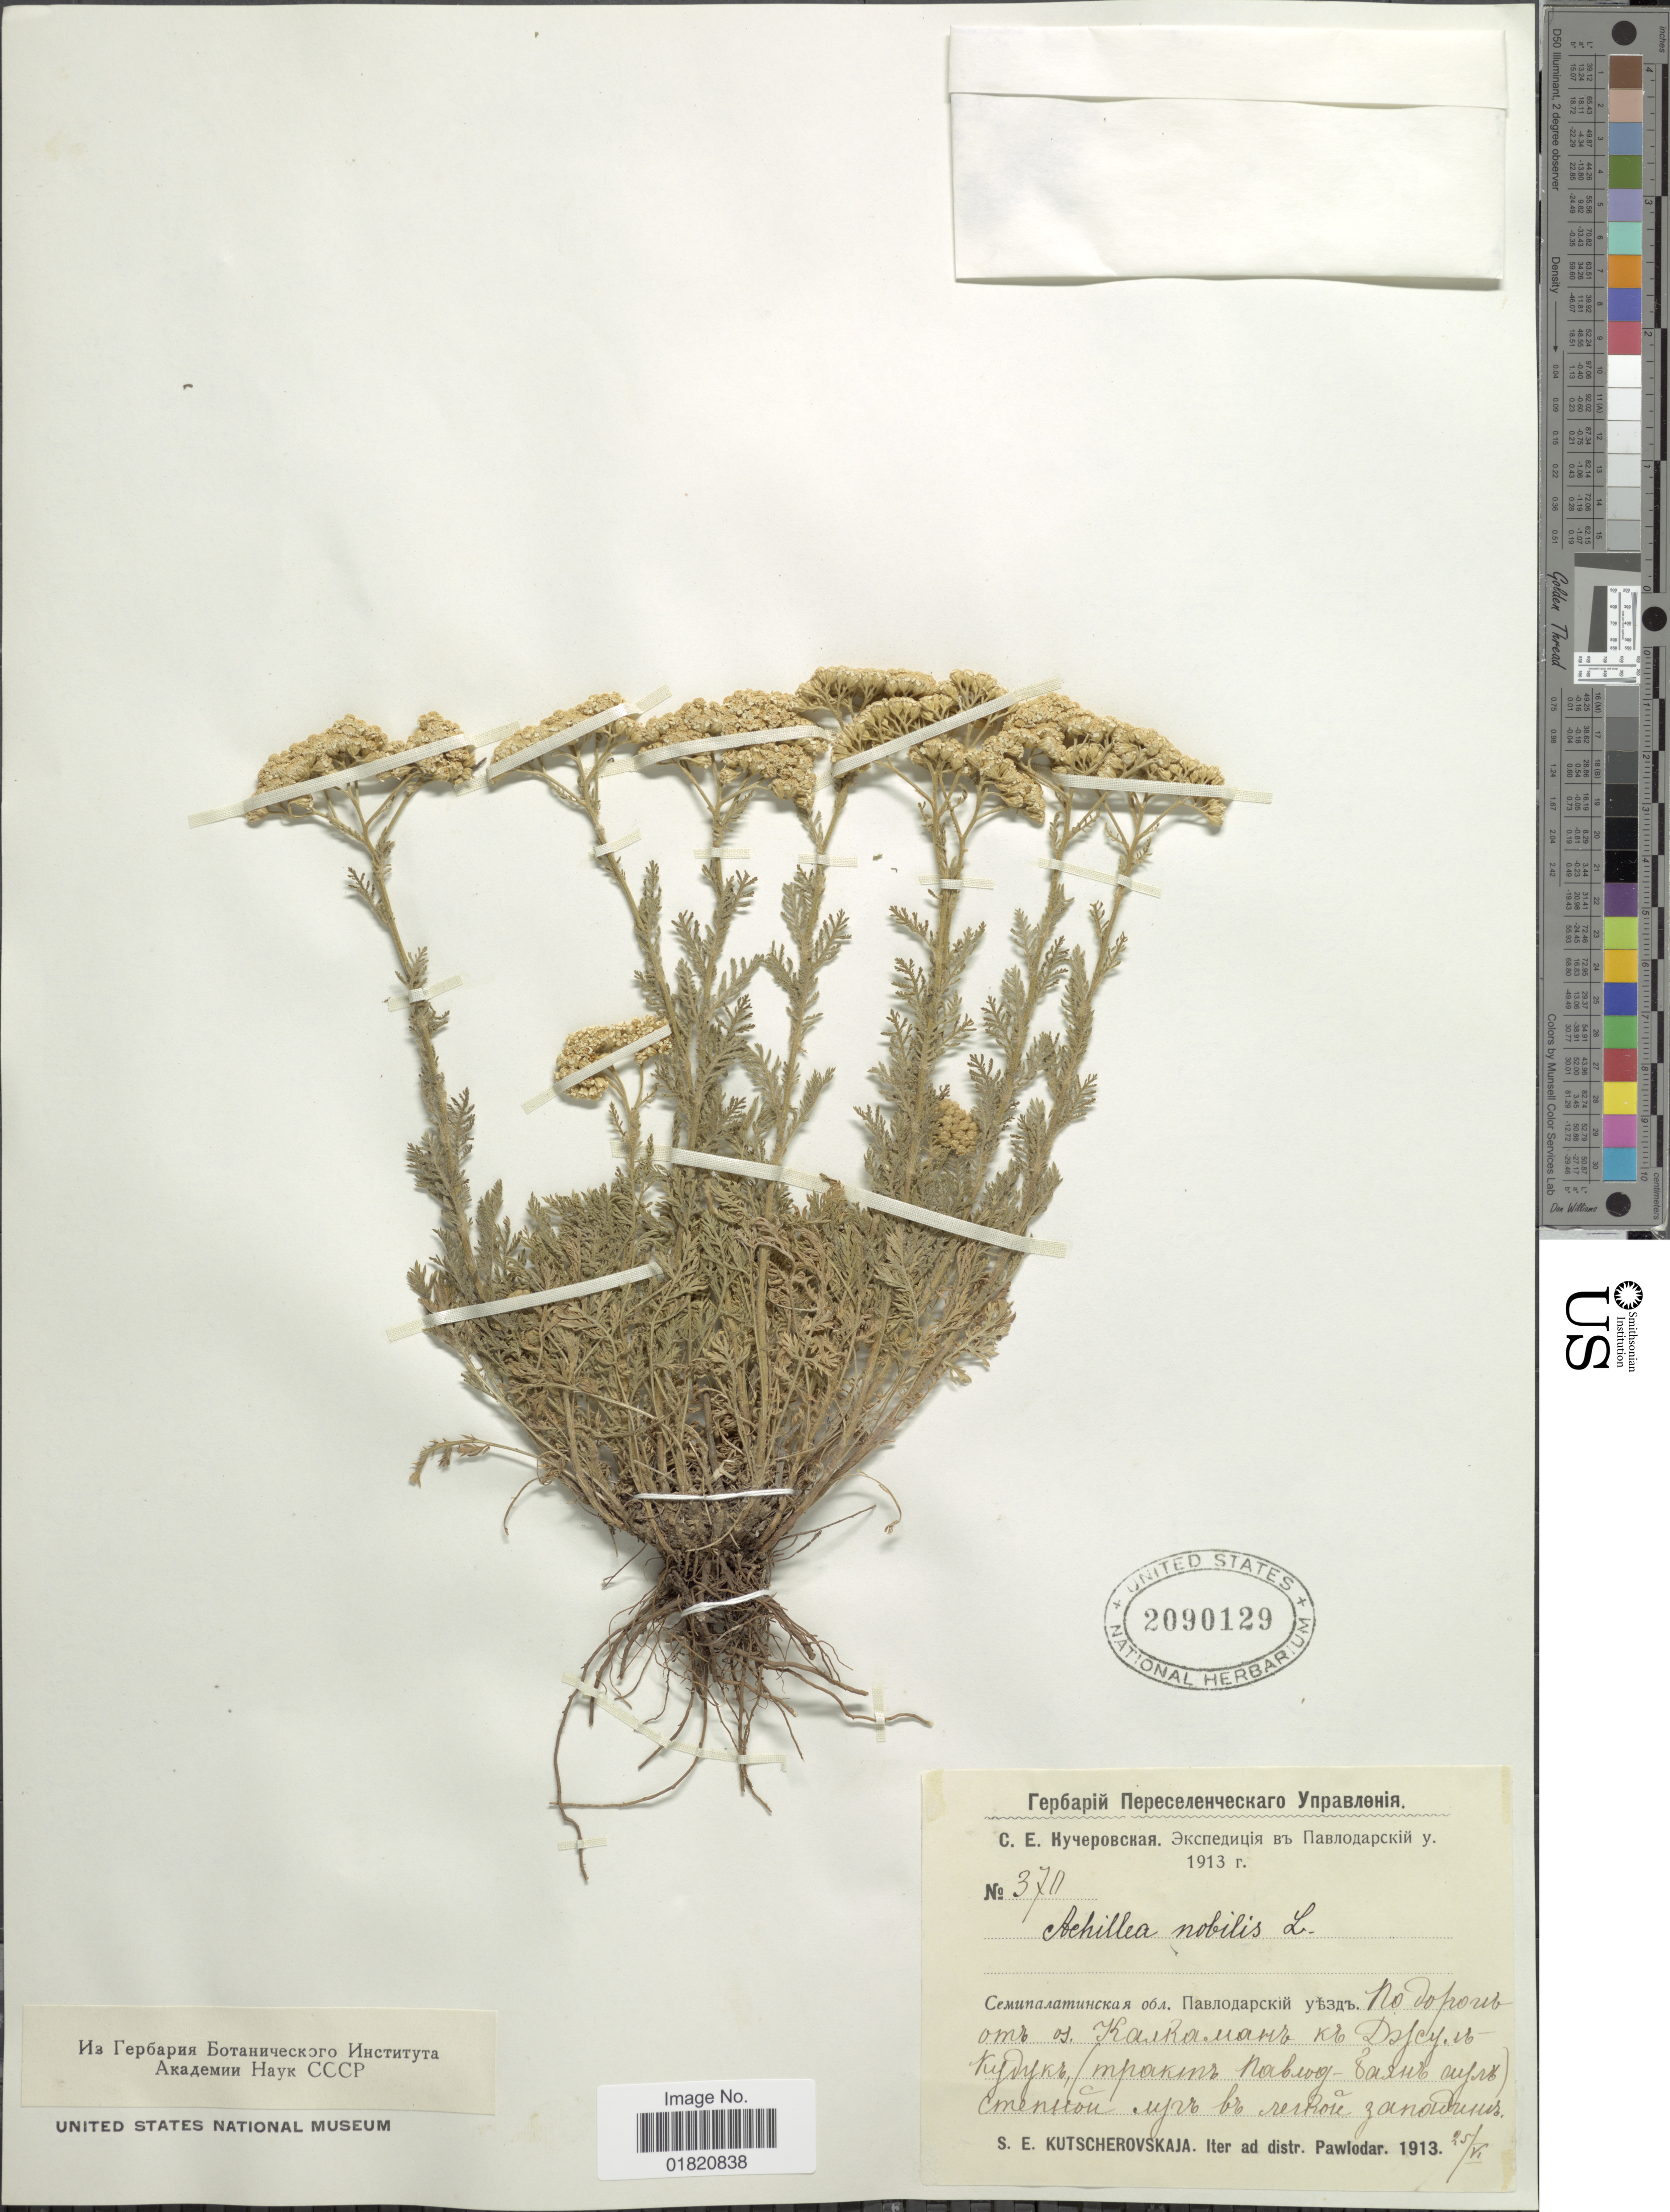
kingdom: Plantae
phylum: Tracheophyta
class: Magnoliopsida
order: Asterales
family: Asteraceae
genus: Achillea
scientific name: Achillea nobilis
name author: L.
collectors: S. Kutscherovskaja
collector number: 370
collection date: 1913-06-25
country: Kazakhstan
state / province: Paylodar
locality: On the road from lake Kalkaman to Dzhul-Kuduk.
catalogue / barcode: US 2090129